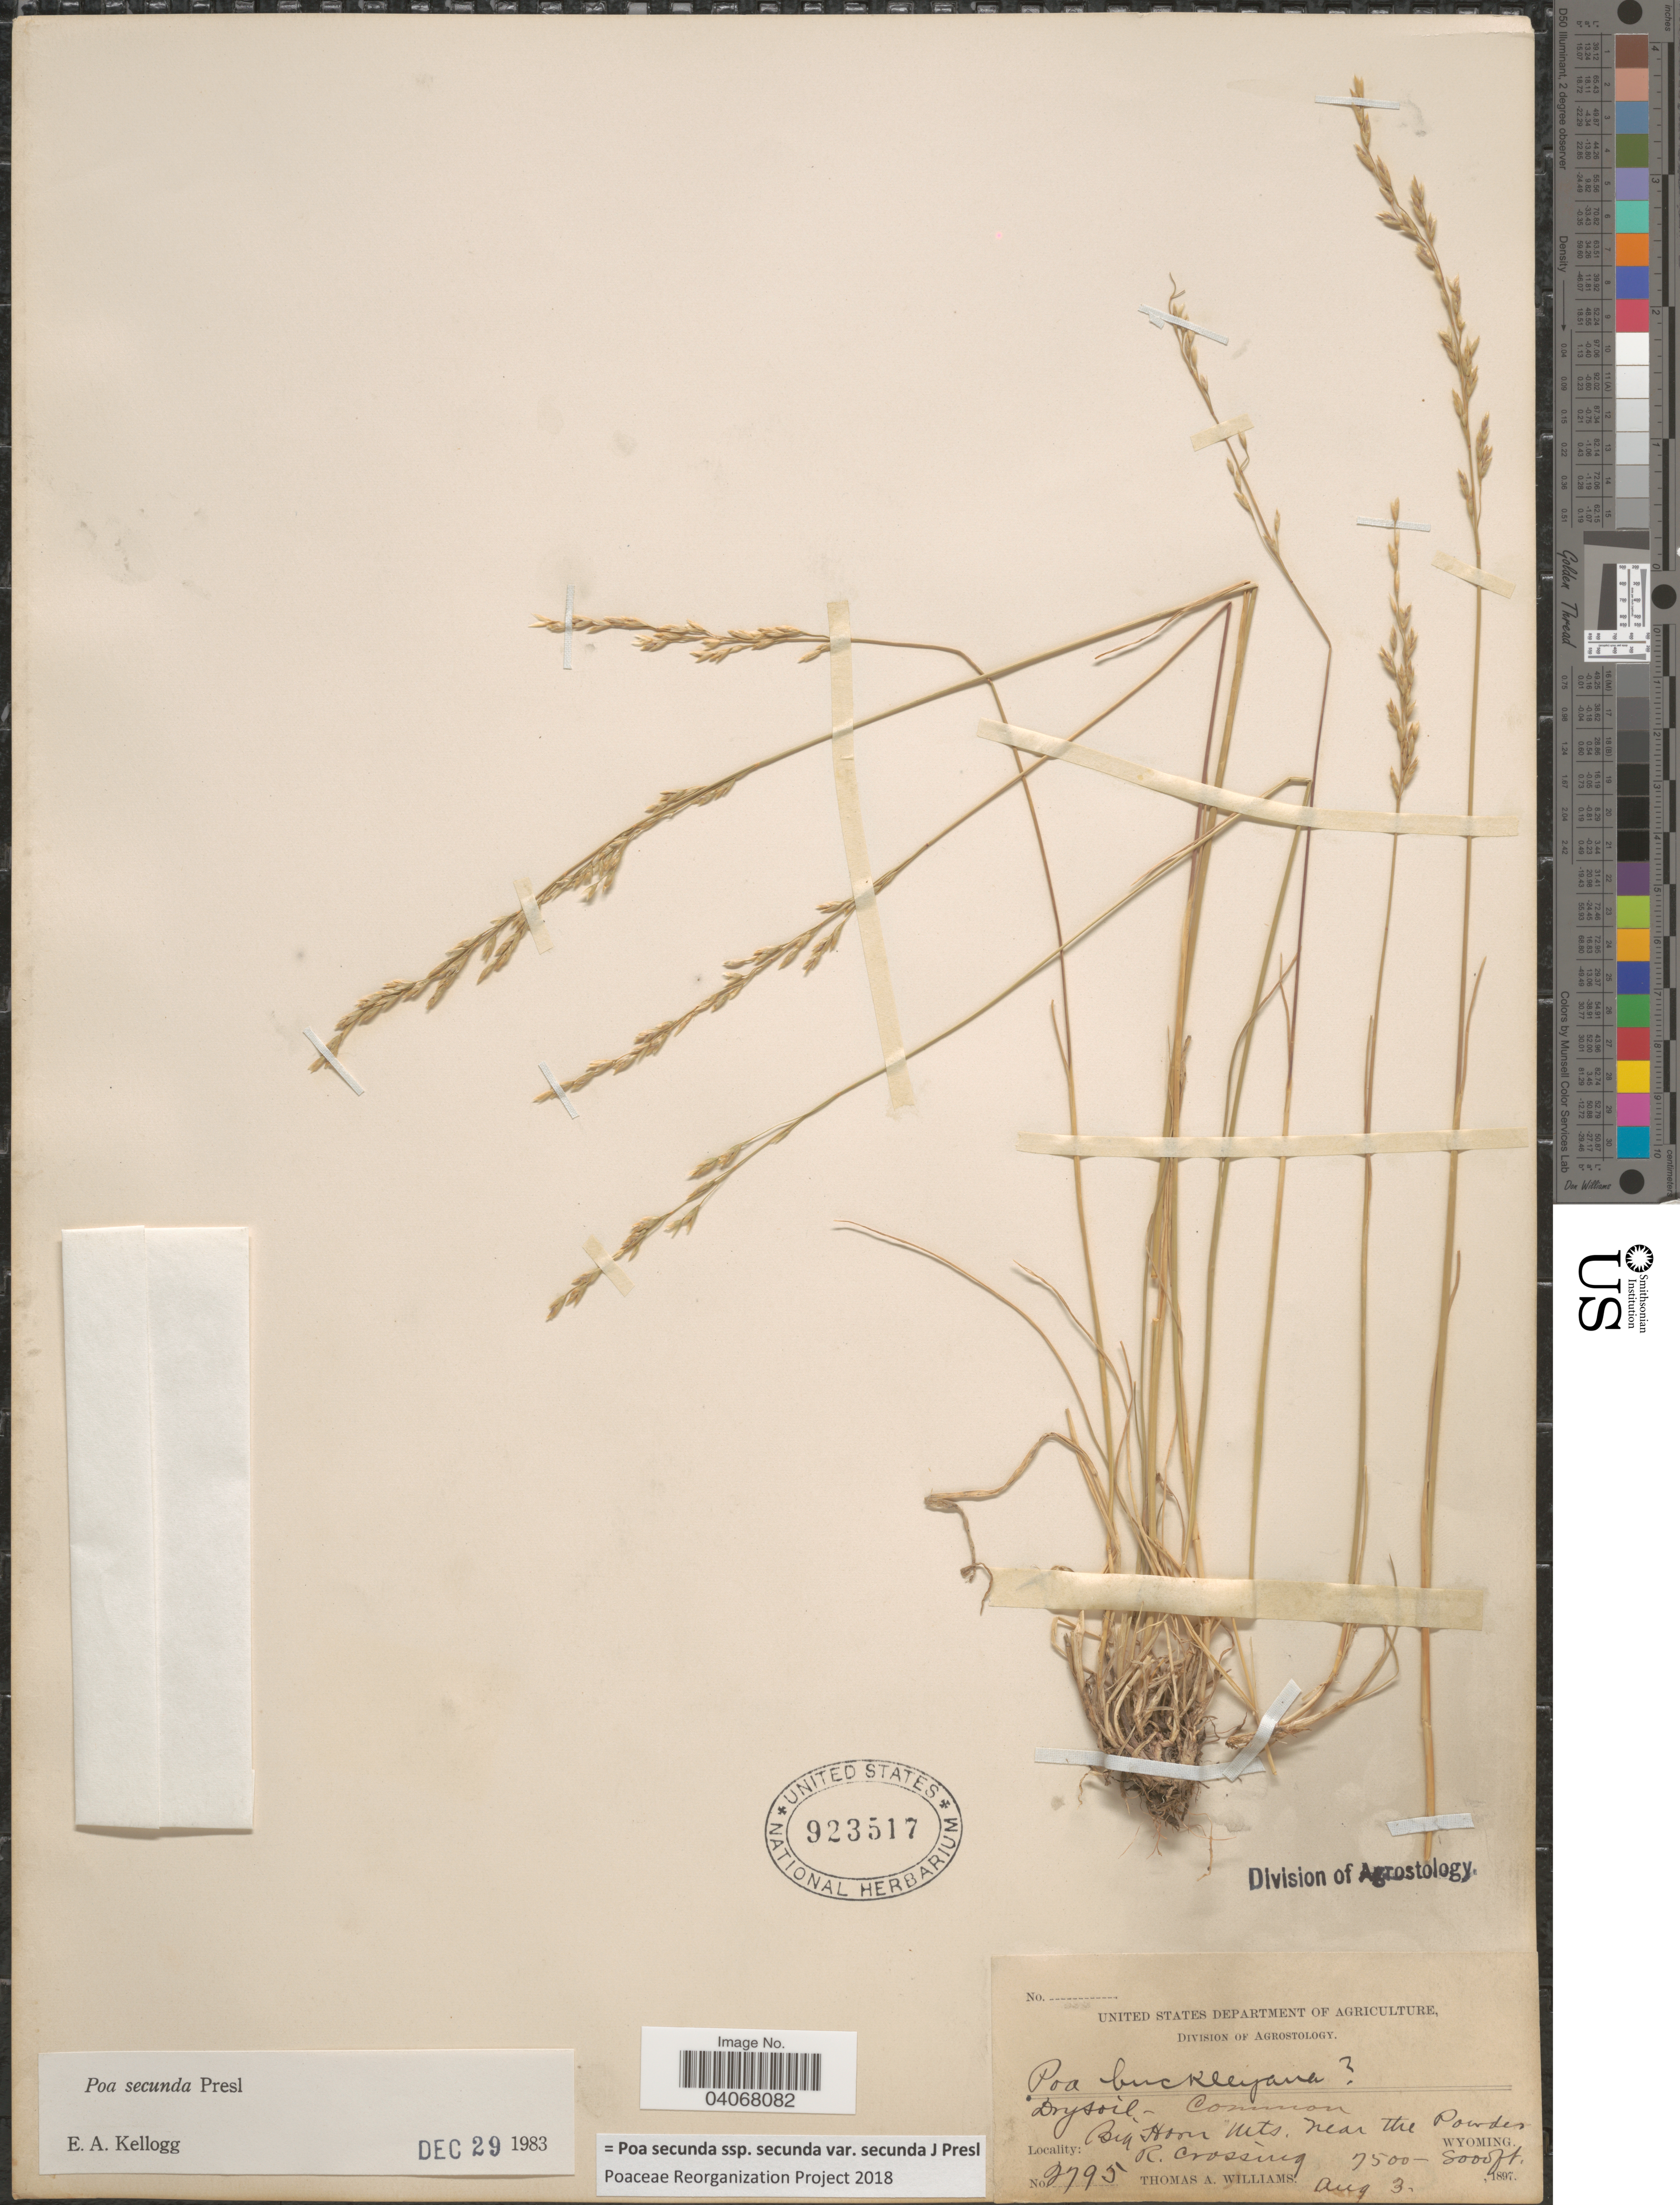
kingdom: Plantae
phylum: Tracheophyta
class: Liliopsida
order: Poales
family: Poaceae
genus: Poa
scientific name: Poa secunda subsp. secunda var. secunda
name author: J. Presl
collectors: T. A. Williams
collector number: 2795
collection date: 1897-08-03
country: United States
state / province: Wyoming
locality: Big Horn Mts. Near The Powder R. Crossing.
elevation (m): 2286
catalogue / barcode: US 923517